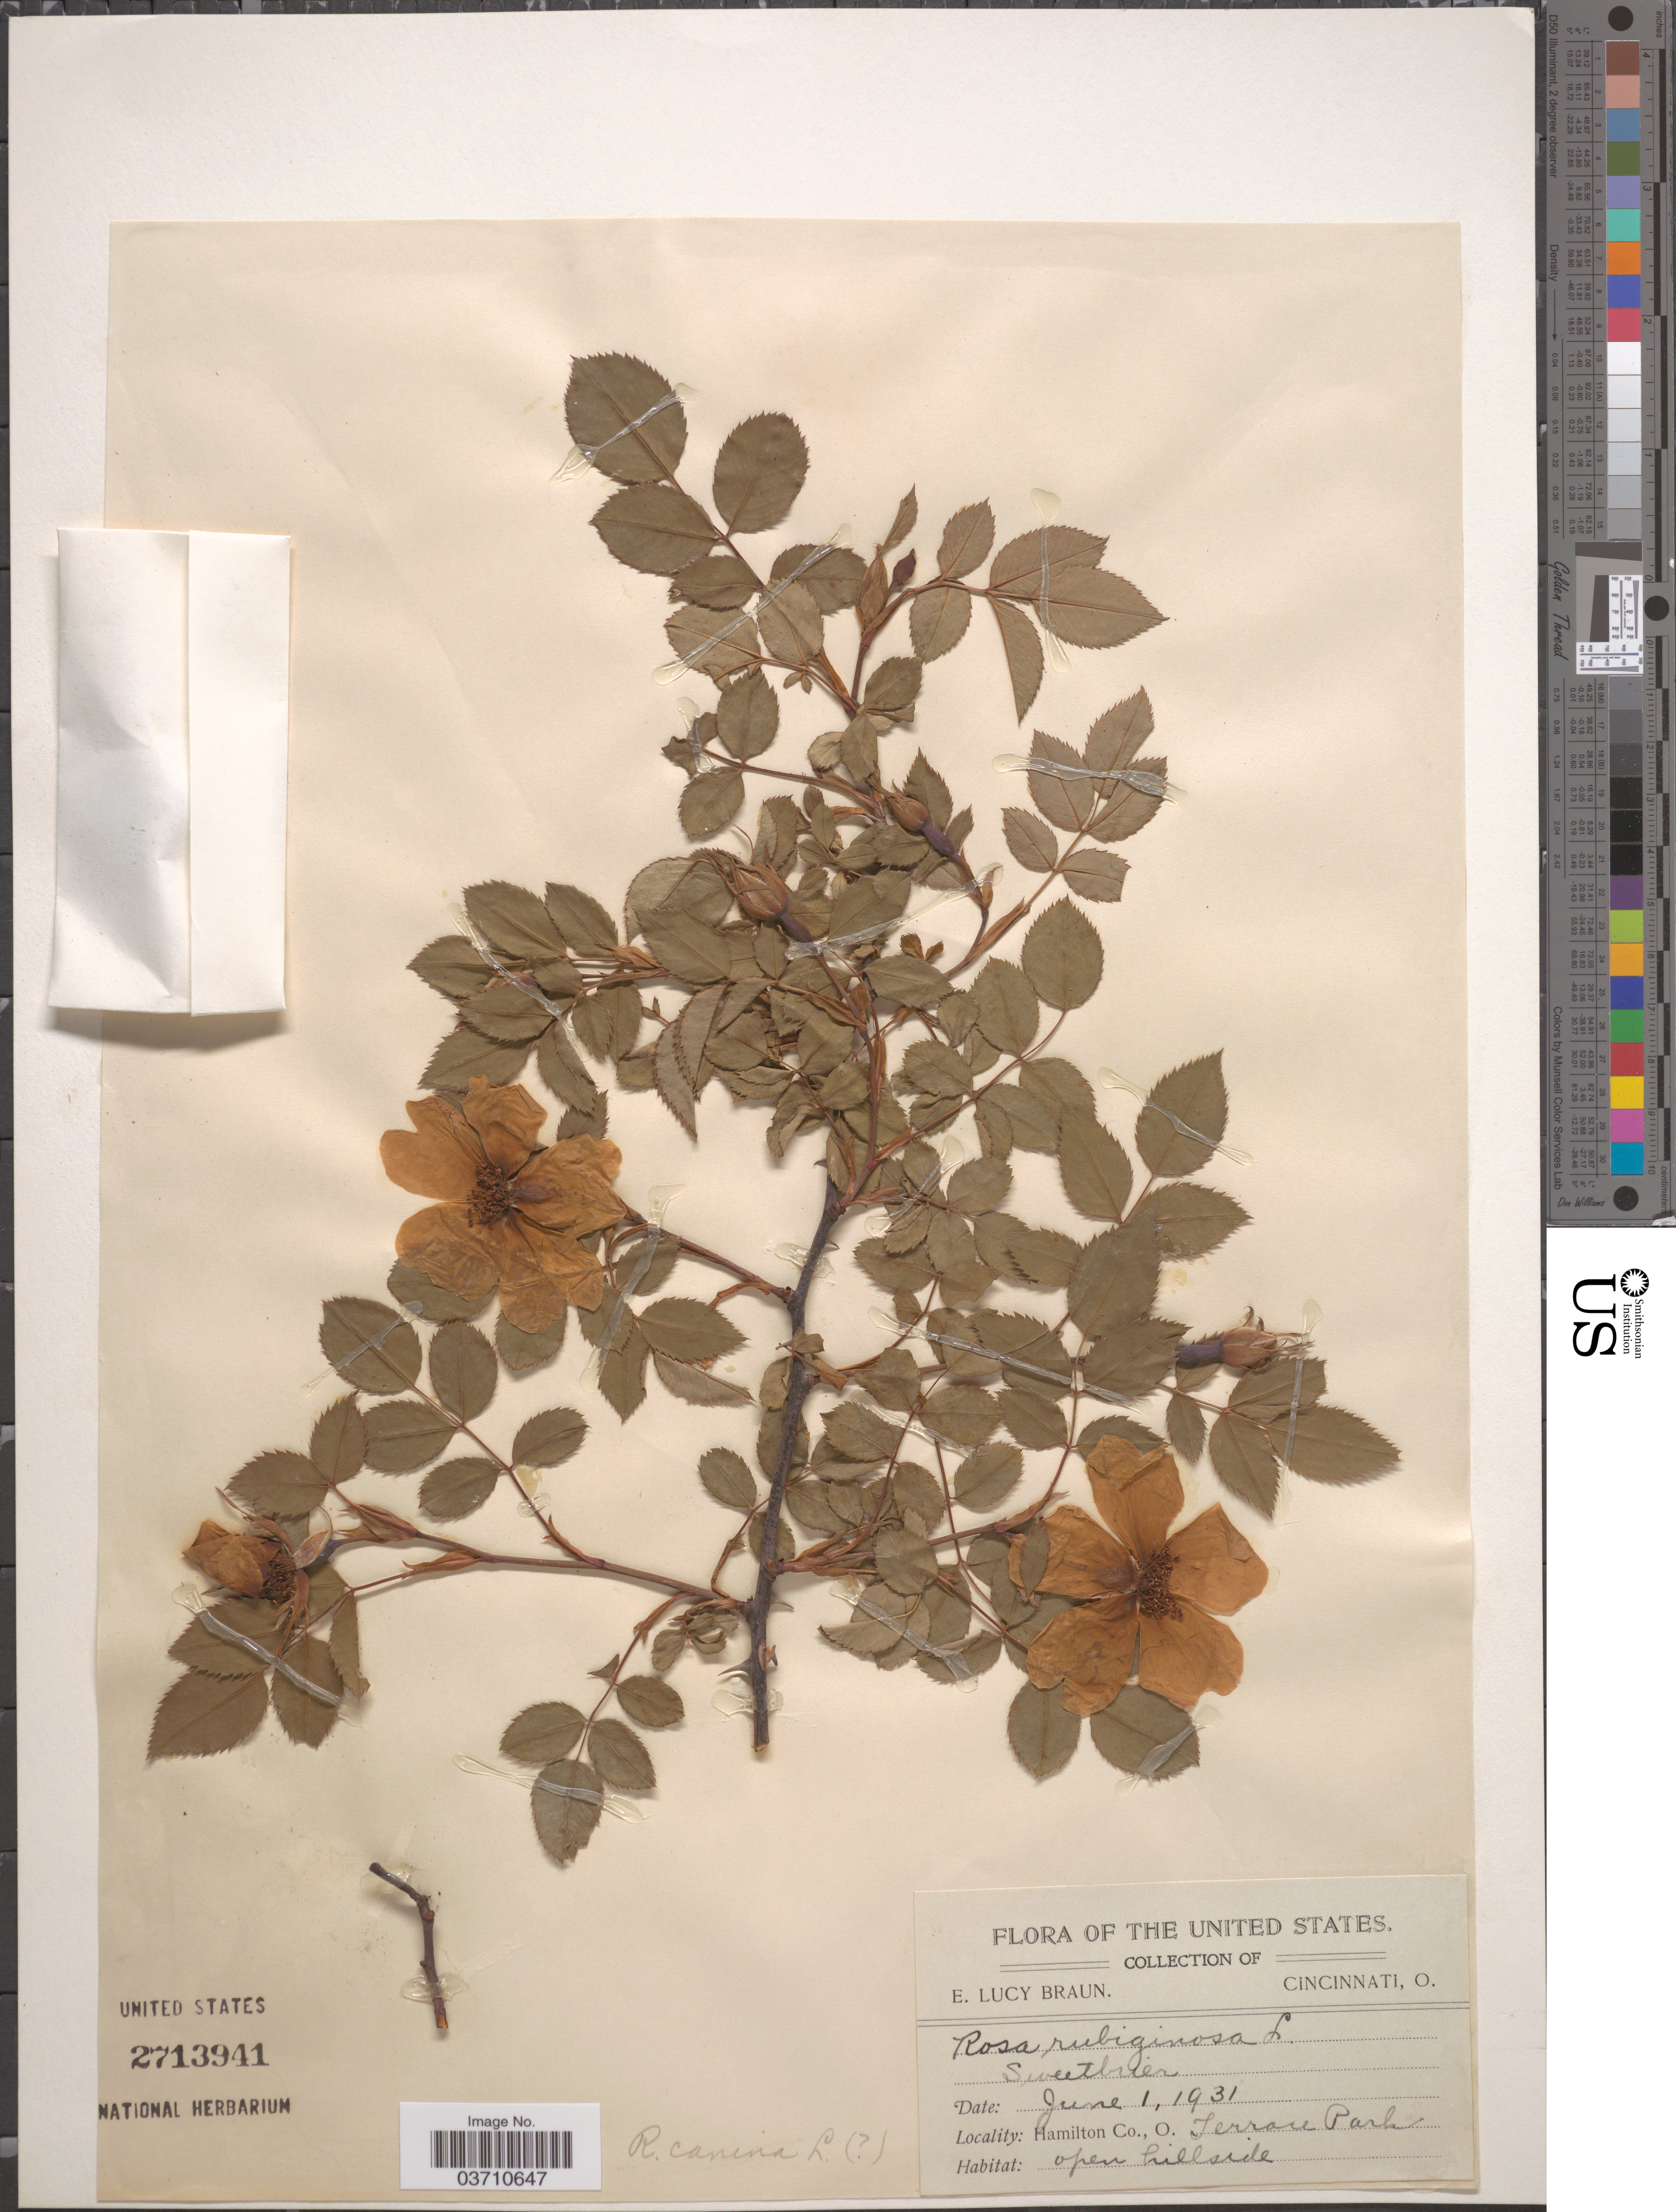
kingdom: Plantae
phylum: Tracheophyta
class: Magnoliopsida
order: Rosales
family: Rosaceae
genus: Rosa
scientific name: Rosa canina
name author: L.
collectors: E. L. Braun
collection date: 1931-06-01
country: United States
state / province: Ohio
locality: Hamilton Co. Terrace Park.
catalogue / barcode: US 2713941